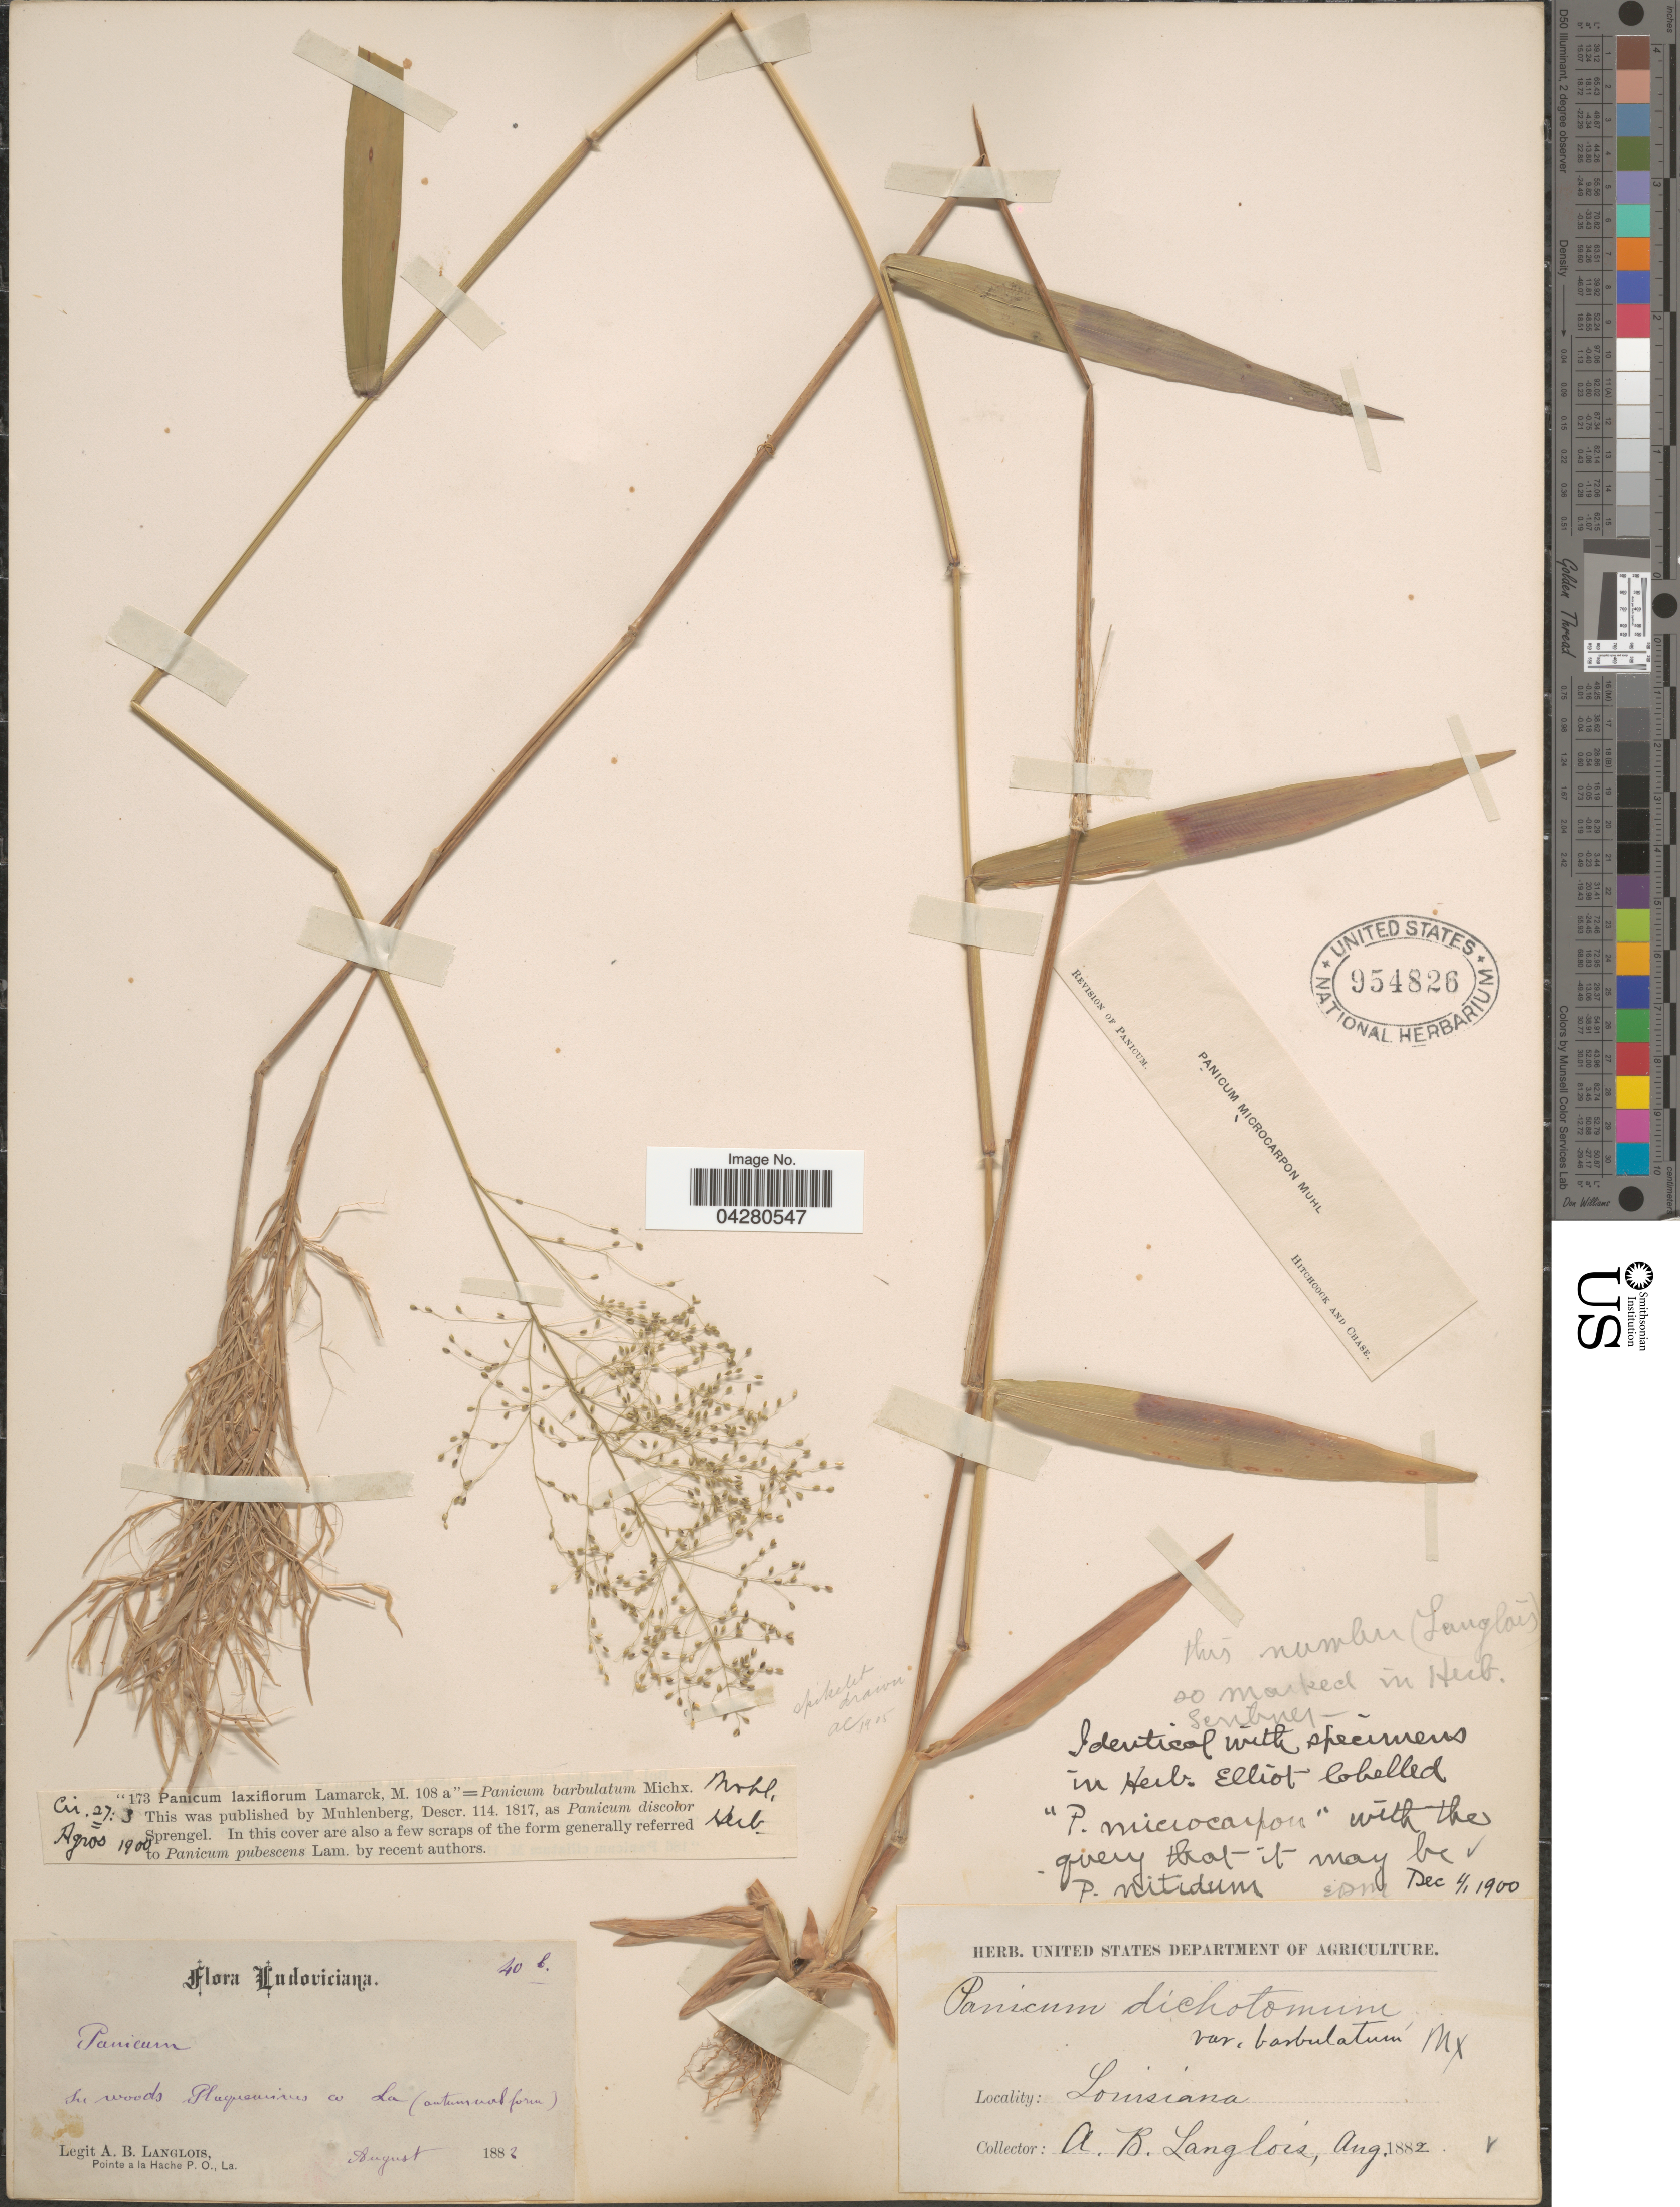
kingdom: Plantae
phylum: Tracheophyta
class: Liliopsida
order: Poales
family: Poaceae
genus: Dichanthelium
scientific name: Dichanthelium dichotomum var. dichotomum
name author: (L.) Gould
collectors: A. Langlois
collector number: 40b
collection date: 1882-08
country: United States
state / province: Louisiana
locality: In woods Plaquemine Co.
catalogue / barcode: US 954826